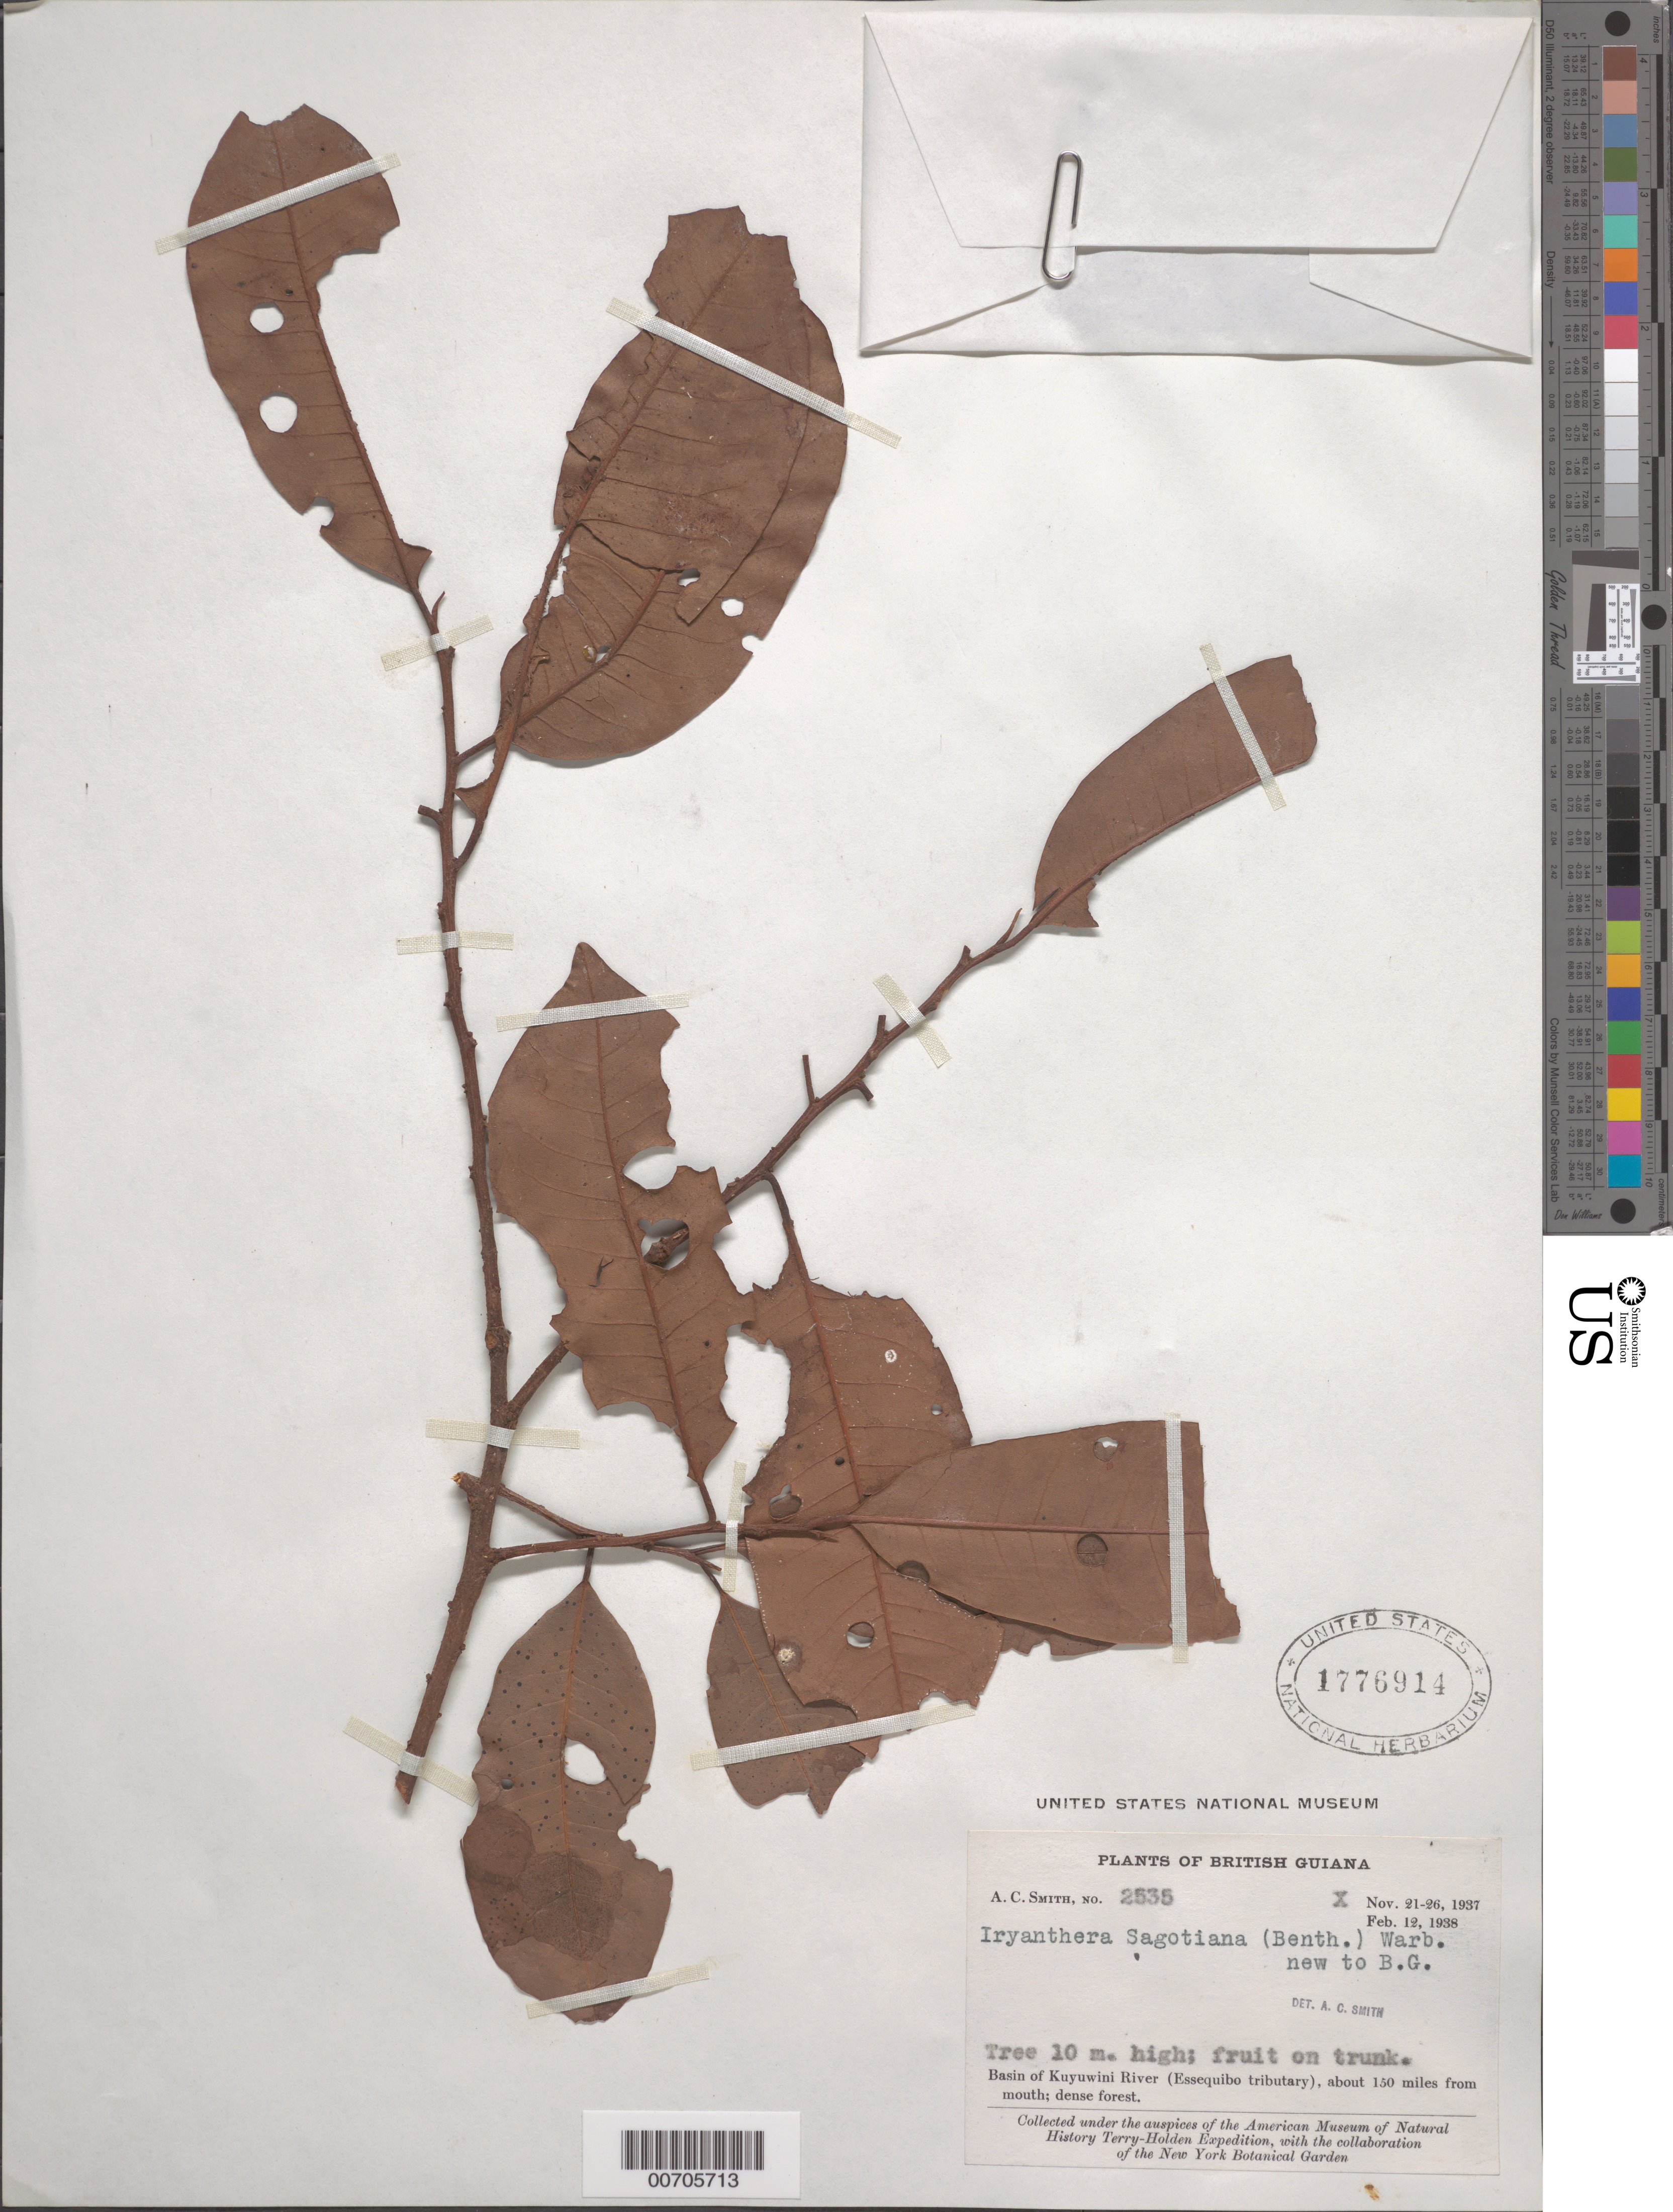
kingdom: Plantae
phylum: Tracheophyta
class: Magnoliopsida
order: Magnoliales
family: Myristicaceae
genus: Iryanthera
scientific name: Iryanthera sagotiana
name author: (Benth.) Warb.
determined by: Smith, A. C.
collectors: A. C. Smith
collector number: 2535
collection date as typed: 21-Nov-37 to 26-Nov-37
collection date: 1937-11-21/1937-11-26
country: Guyana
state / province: U. Takutu-U. Essequibo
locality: Kuyuwini River Basin (Essequibo River tributary), about 150 mi. from mouth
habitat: Dense forest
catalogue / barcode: US 1776914